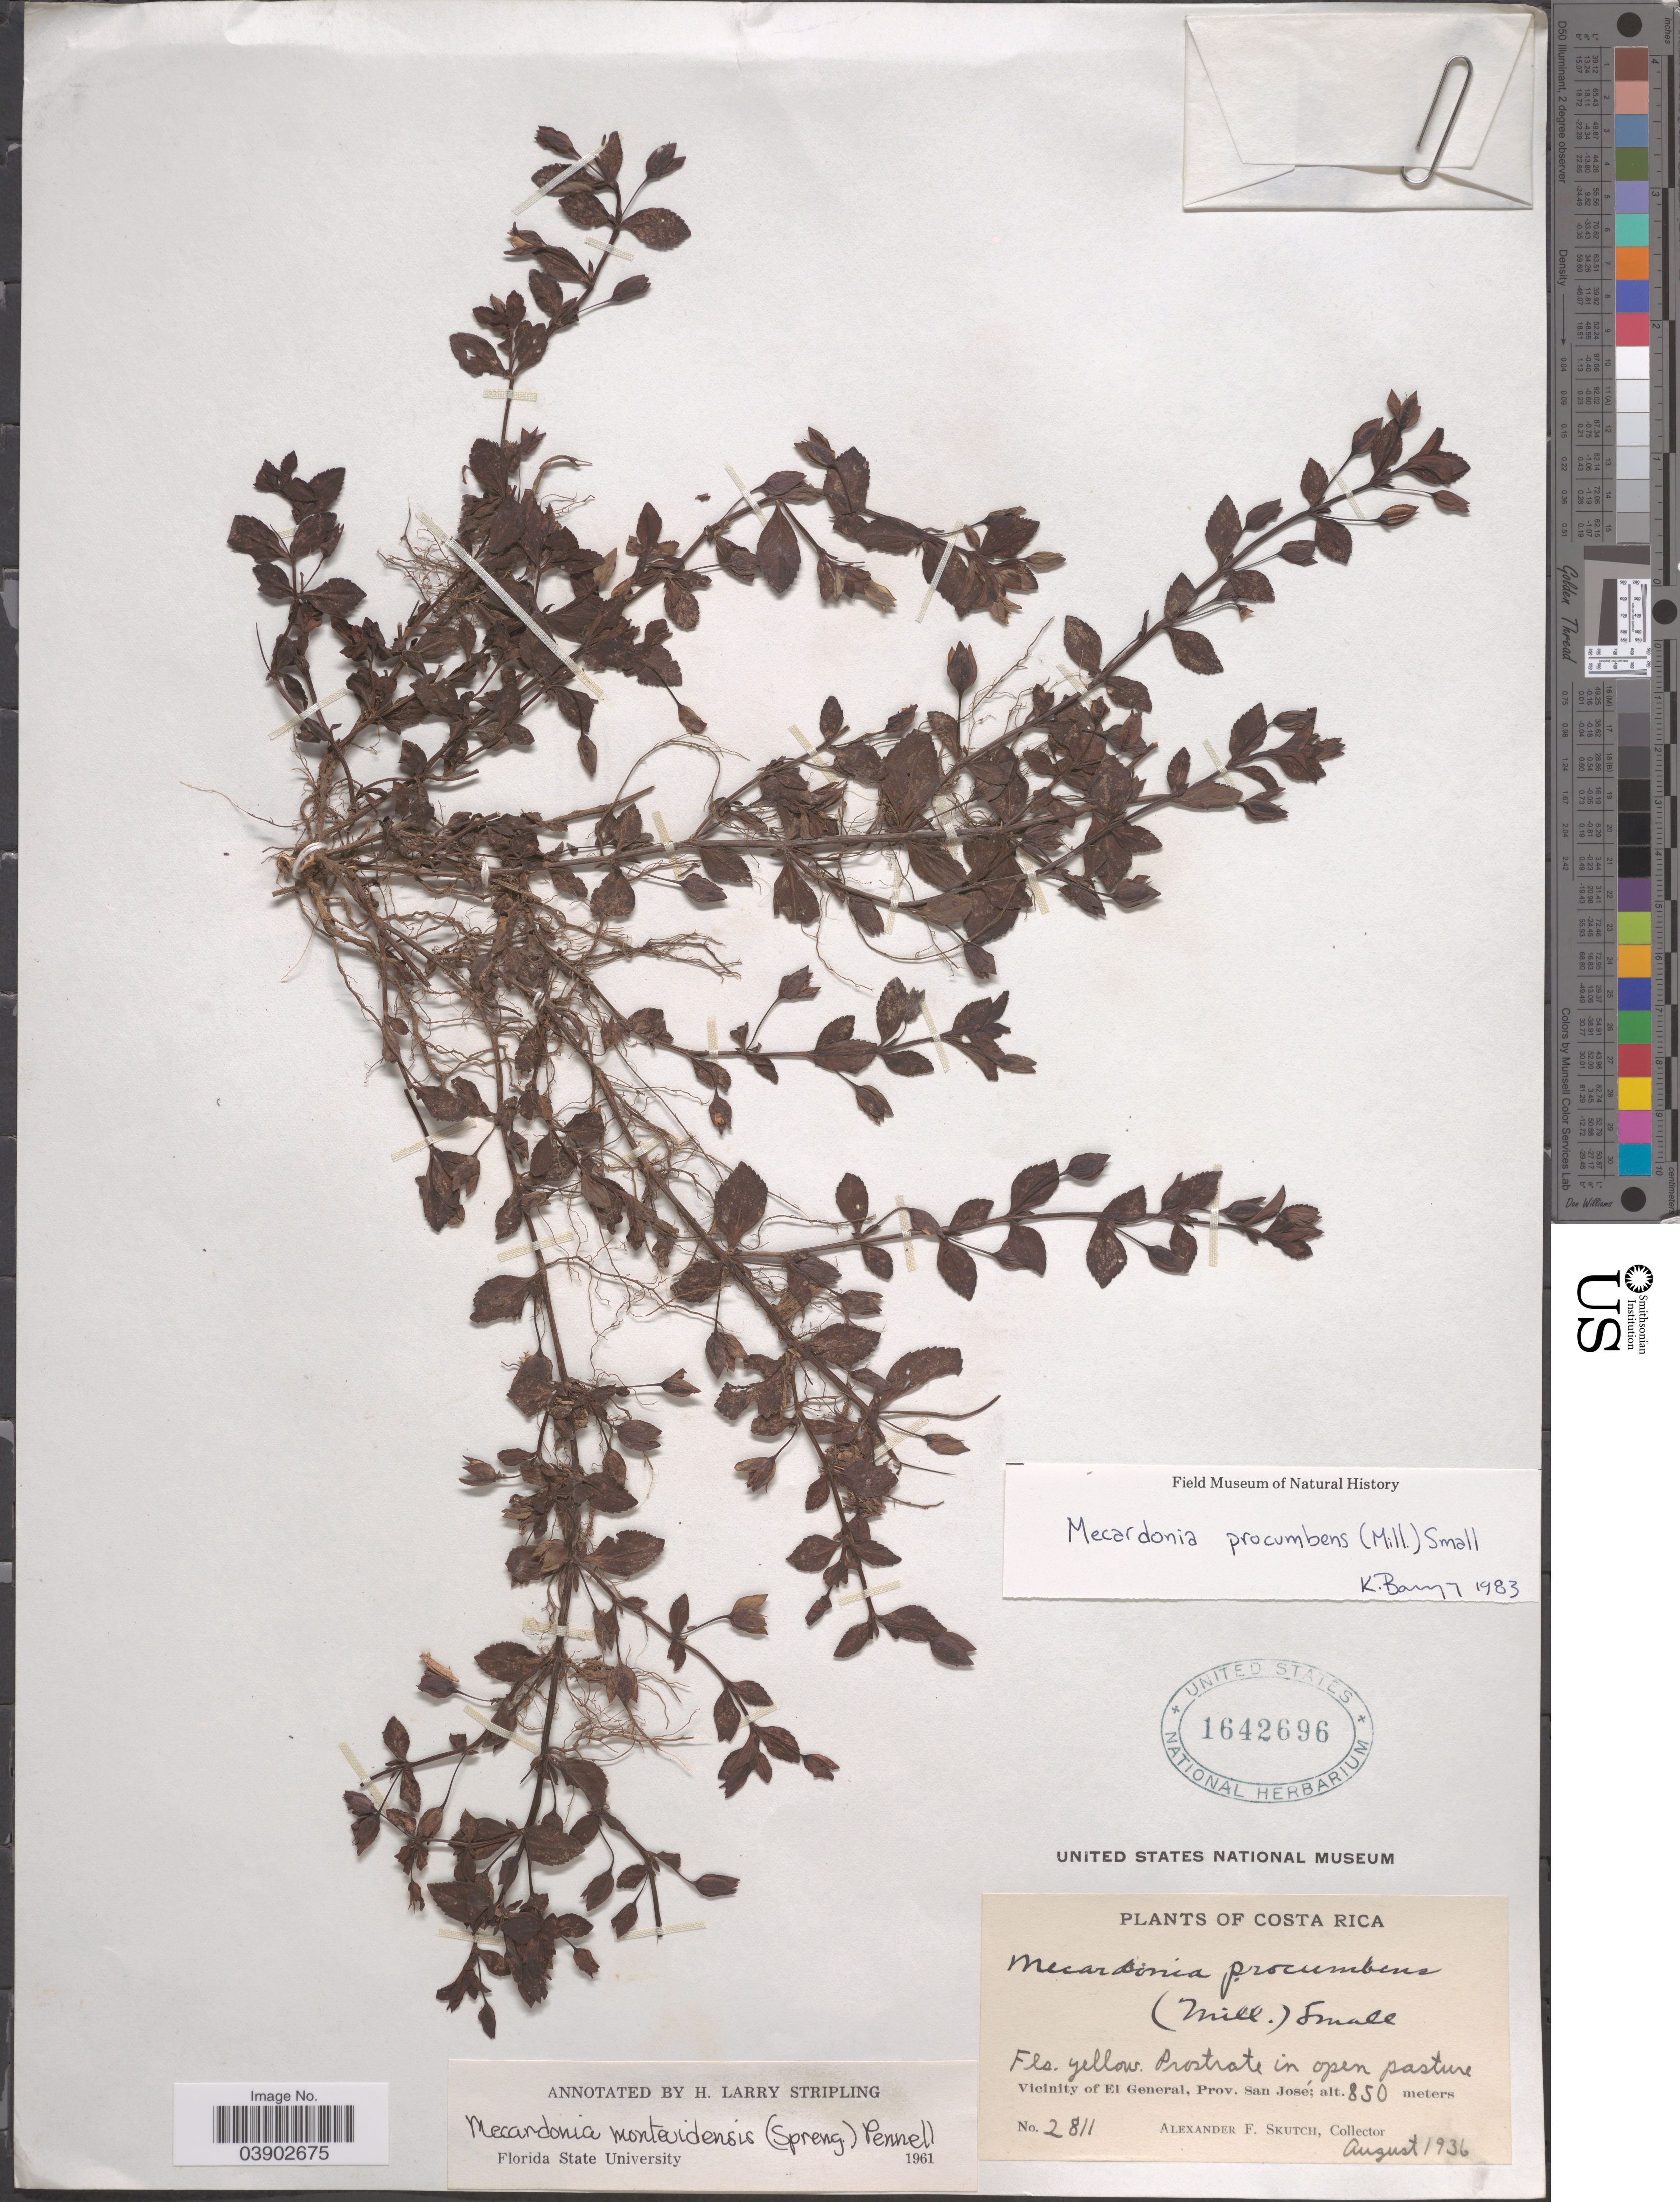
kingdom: Plantae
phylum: Tracheophyta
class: Magnoliopsida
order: Lamiales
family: Plantaginaceae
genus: Mecardonia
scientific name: Mecardonia procumbens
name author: (Mill.) Small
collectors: A. F. Skutch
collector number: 2811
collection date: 1936-08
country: Costa Rica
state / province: San José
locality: Vicinity of El General.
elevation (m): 850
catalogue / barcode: US 1642696